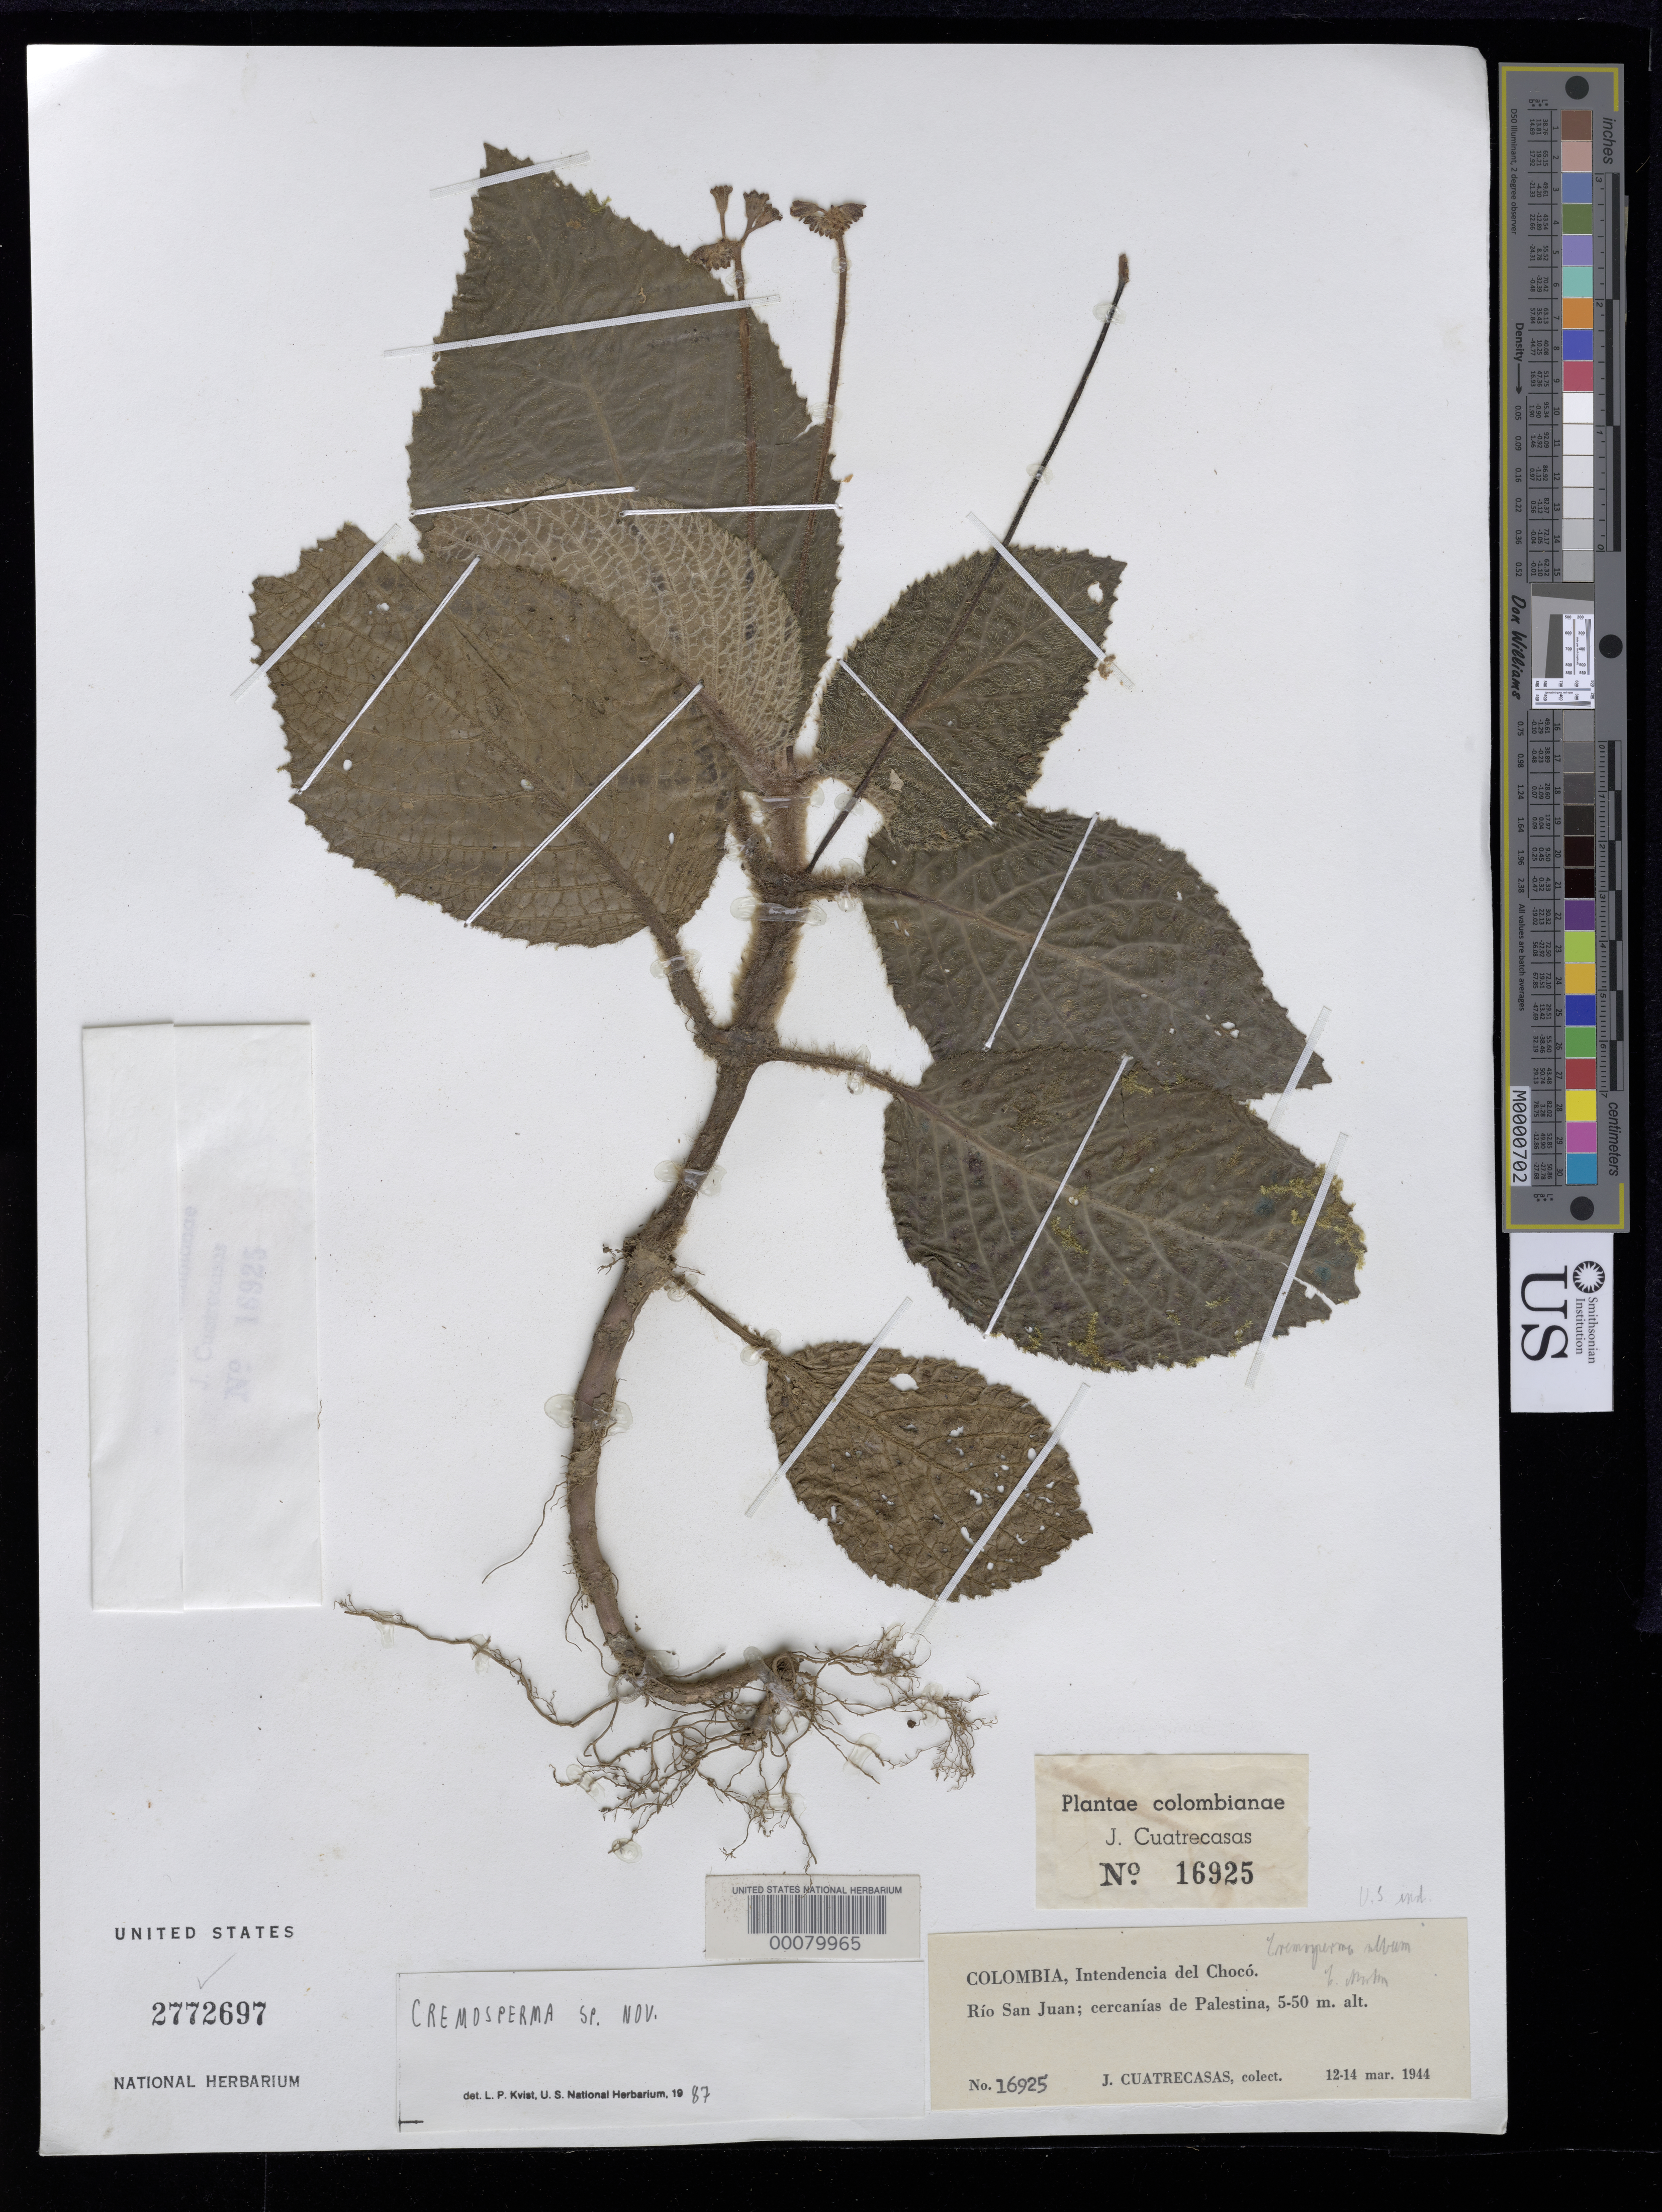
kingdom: Plantae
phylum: Tracheophyta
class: Magnoliopsida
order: Lamiales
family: Gesneriaceae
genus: Cremosperma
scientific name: Cremosperma sp.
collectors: J. Cuatrecasas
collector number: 16925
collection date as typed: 12-14 Mar 1944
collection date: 1944-03-12/1944-03-14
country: Colombia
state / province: Chocó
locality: Rio San Juan, vicinity of Palestina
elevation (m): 5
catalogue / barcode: US 2772697